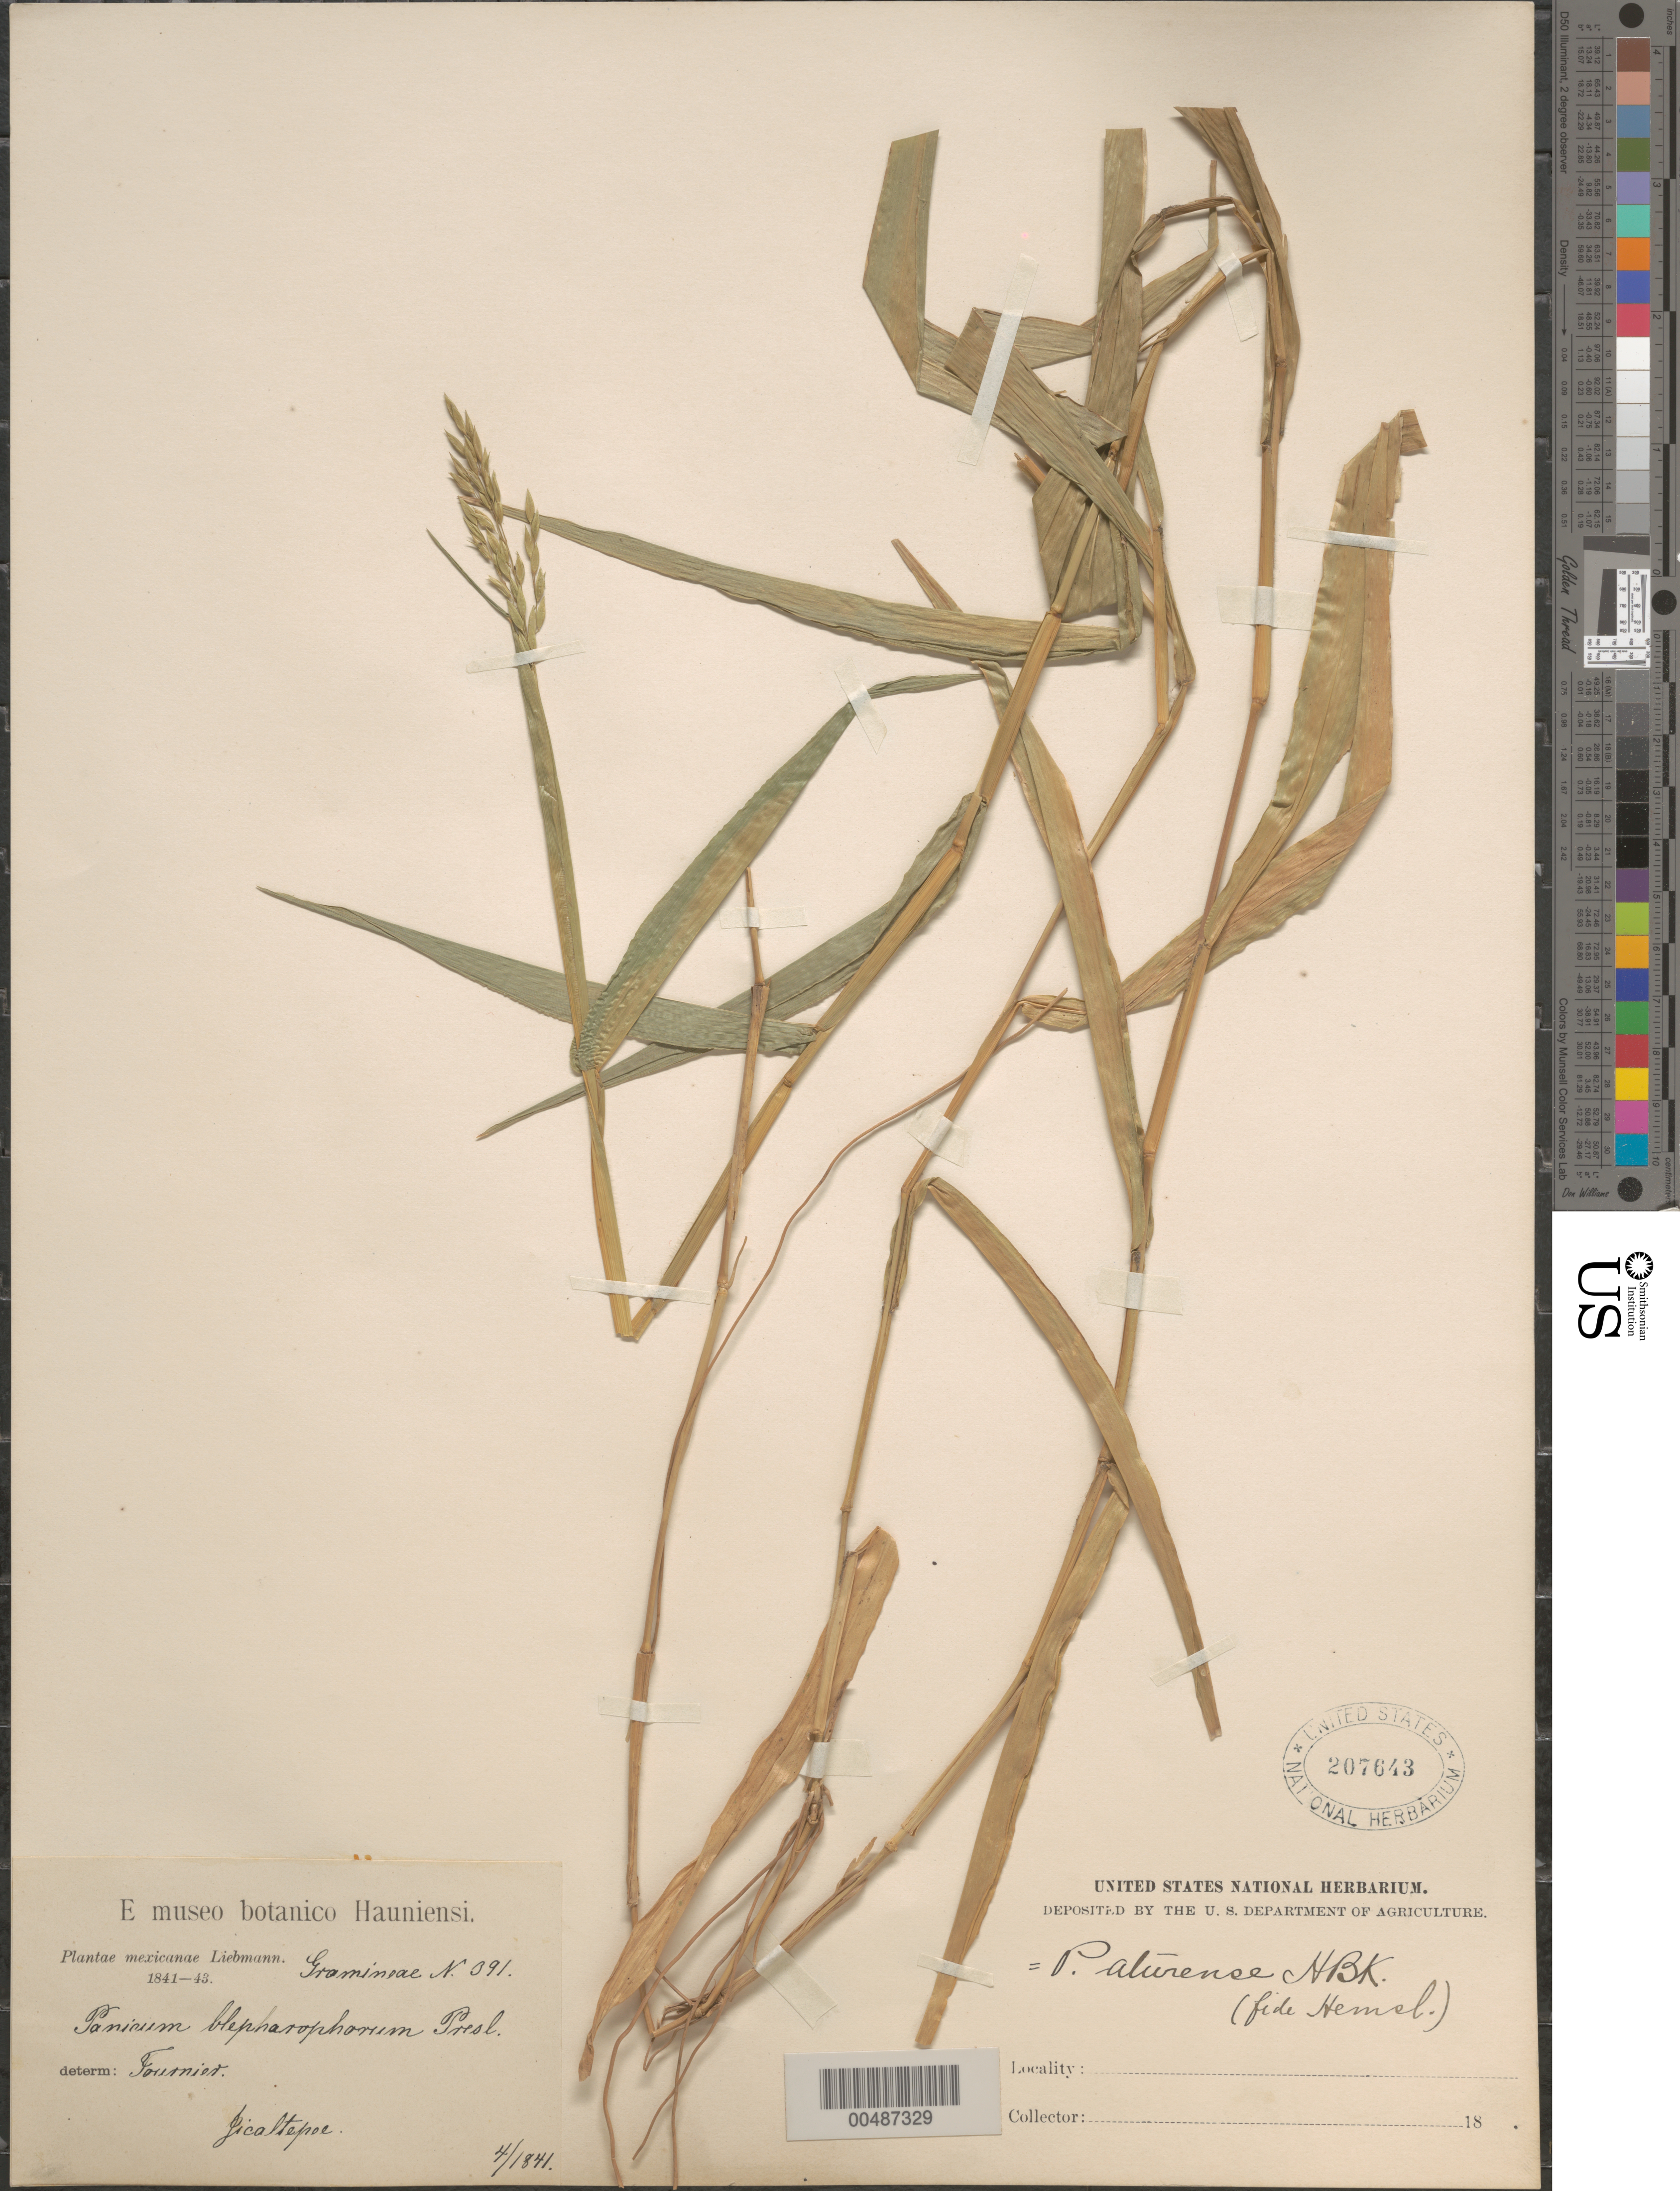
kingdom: Plantae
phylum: Tracheophyta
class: Liliopsida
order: Poales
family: Poaceae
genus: Homolepis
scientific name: Homolepis aturensis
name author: (Kunth) Chase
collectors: F. M. Liebmann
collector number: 091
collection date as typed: Apr 1841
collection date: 1841-04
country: Mexico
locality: Jicaltepec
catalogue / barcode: US 207643